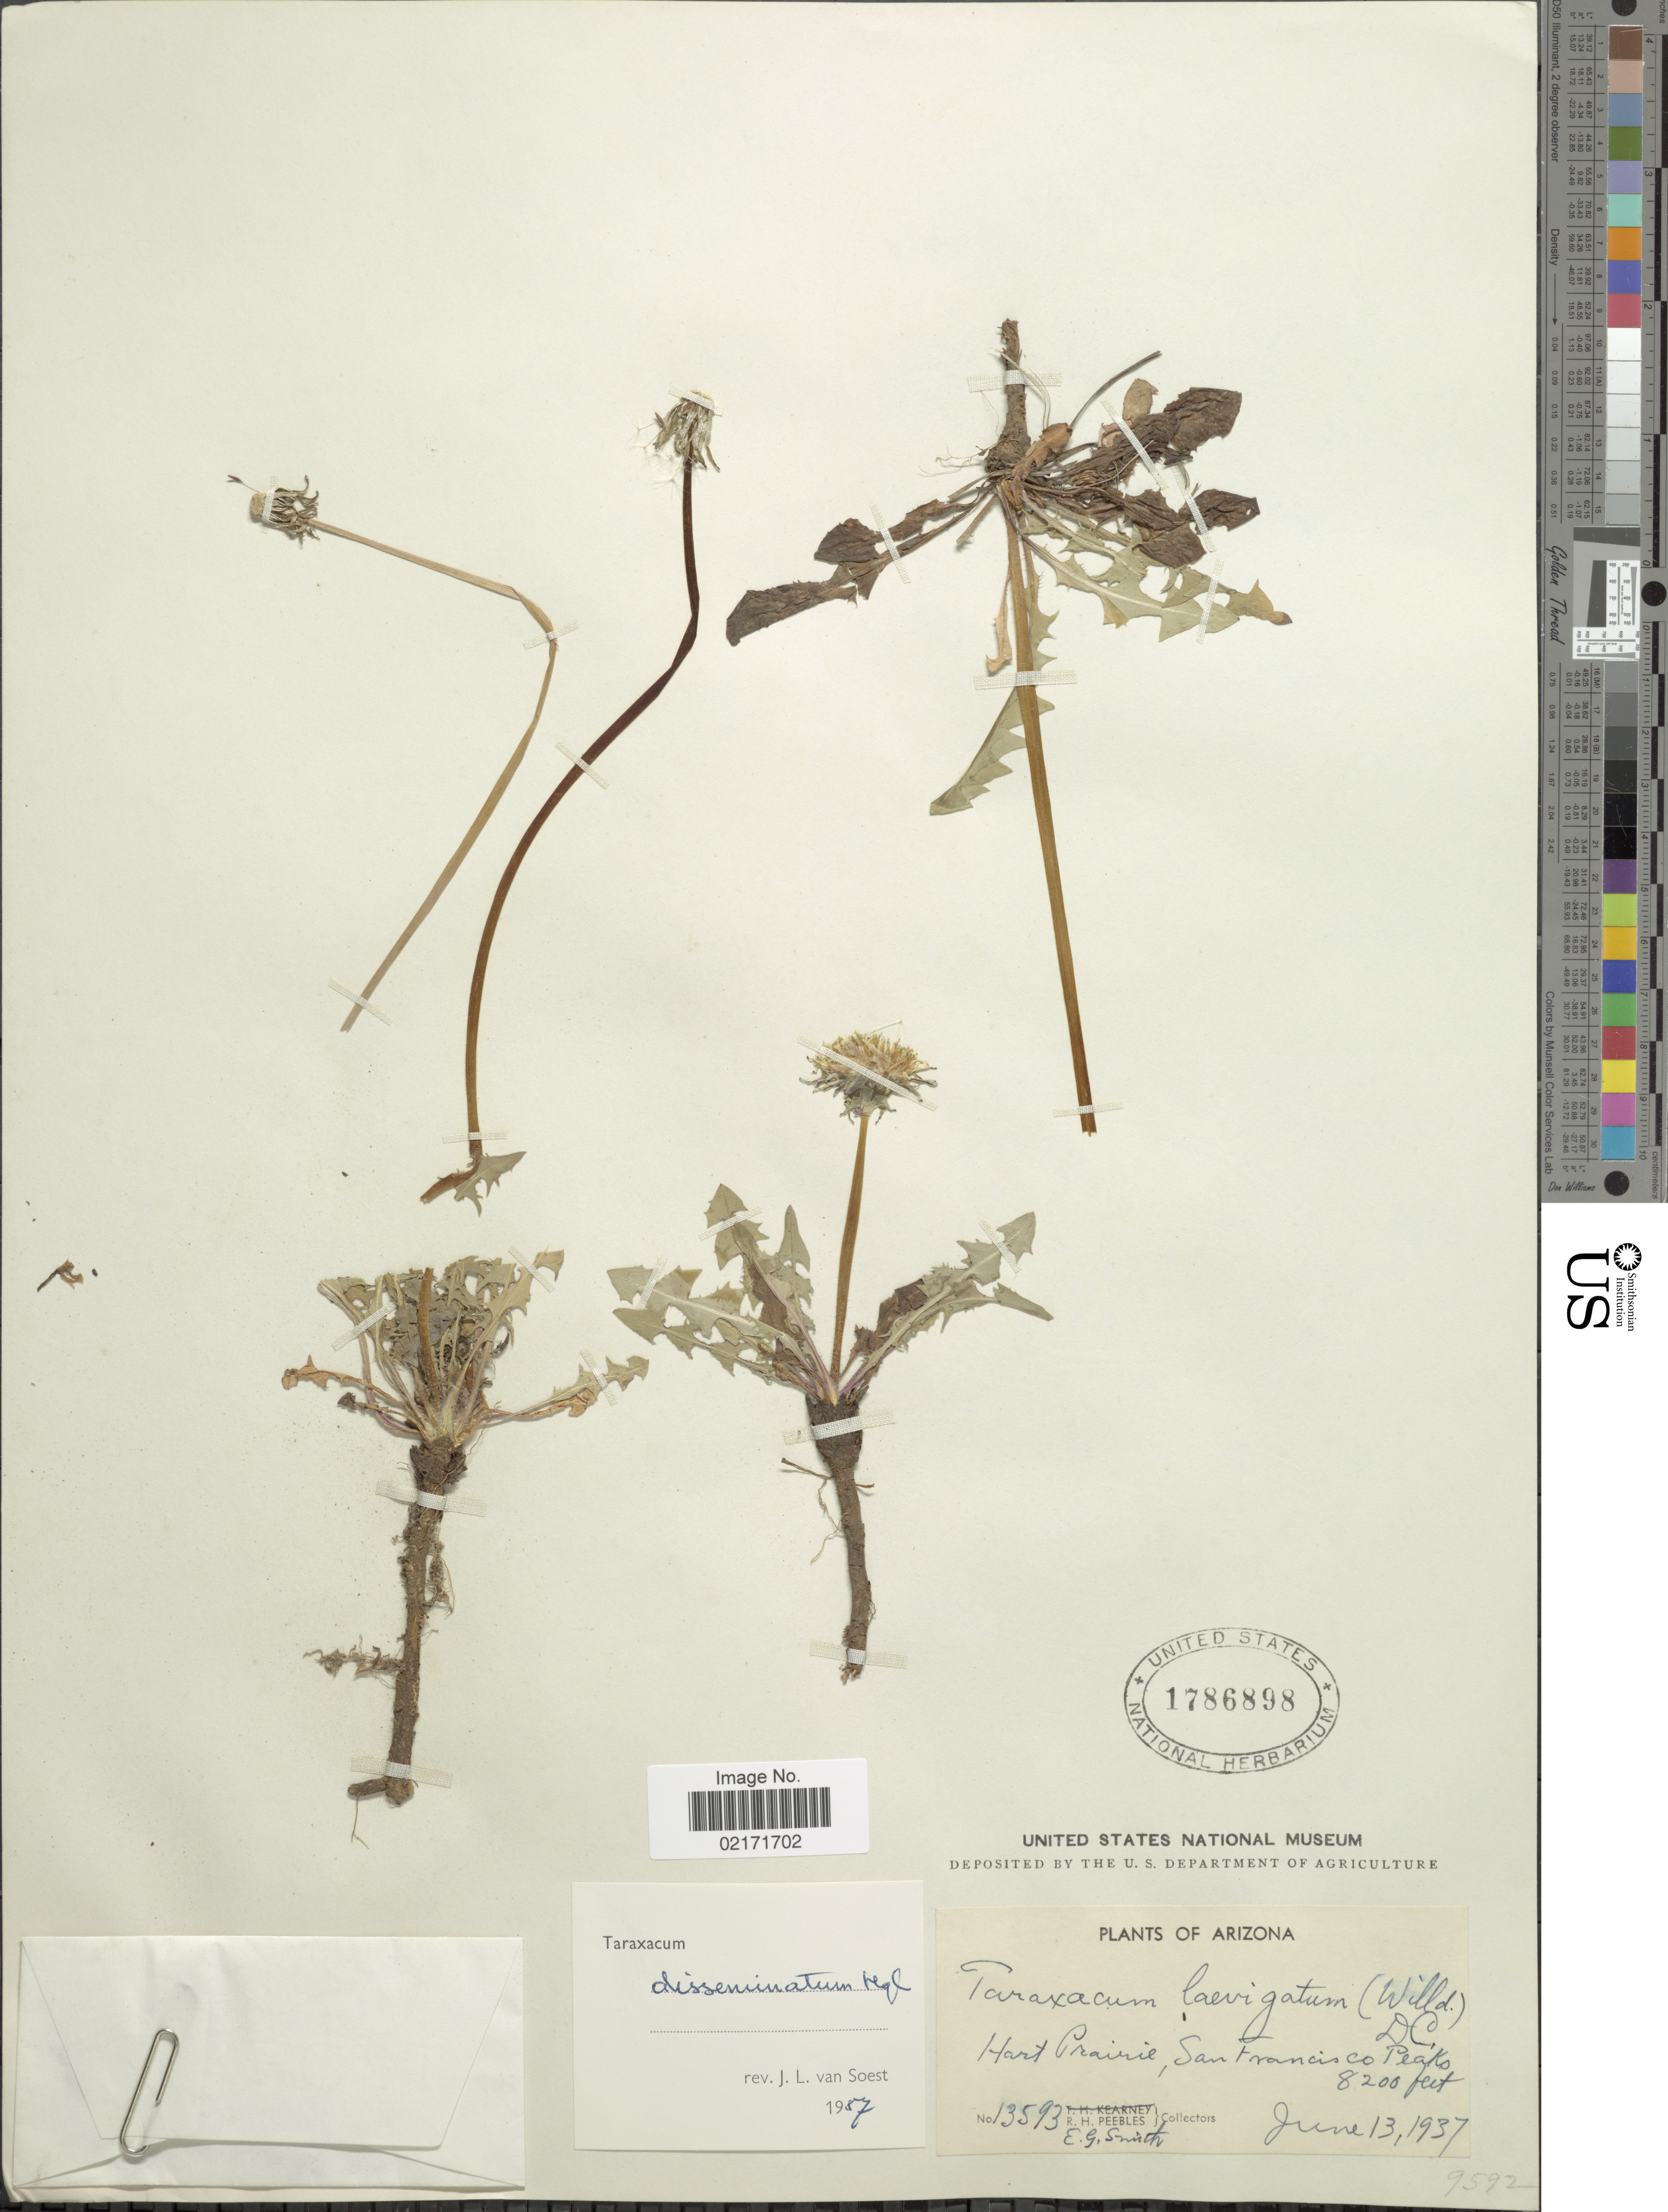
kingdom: Plantae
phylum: Tracheophyta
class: Magnoliopsida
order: Asterales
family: Asteraceae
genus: Taraxacum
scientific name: Taraxacum disseminatum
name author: G.E. Haglund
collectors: R. H. Peebles & E. G. Smith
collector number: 13593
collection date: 1937-06-13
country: United States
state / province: Arizona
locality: Hart Prairie, San Francisco Peaks.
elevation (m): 2499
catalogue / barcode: US 1786898